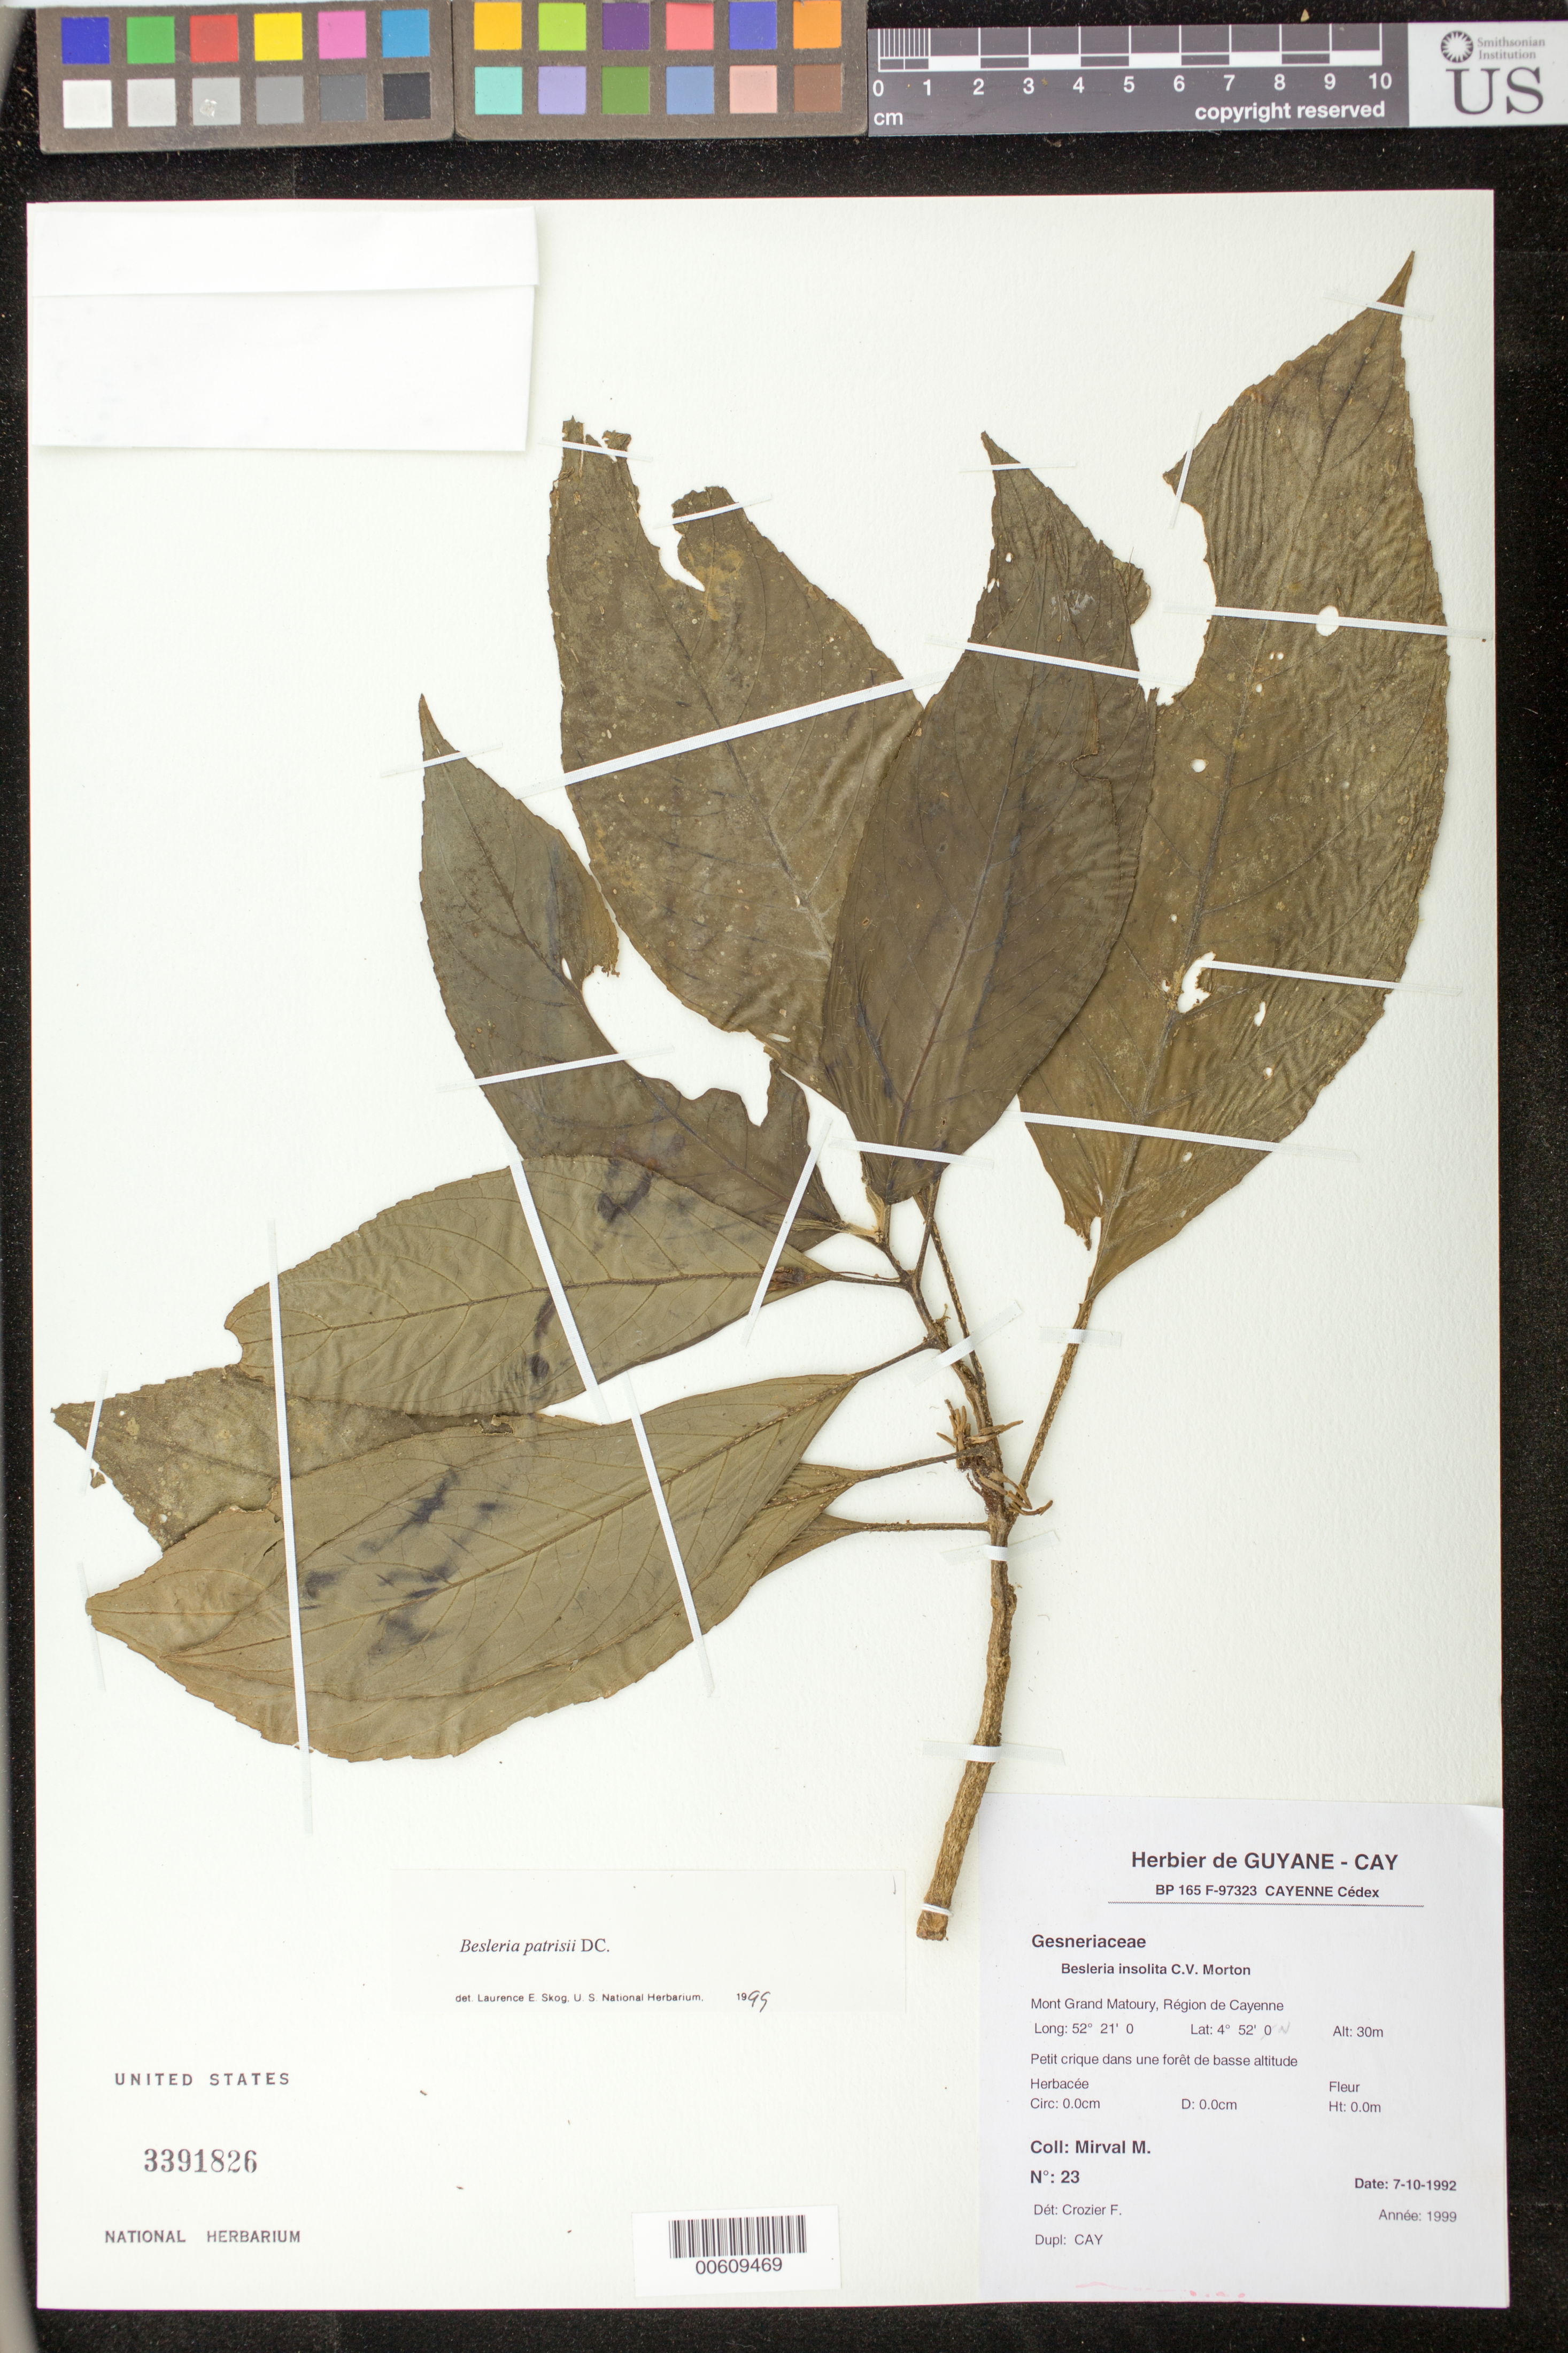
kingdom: Plantae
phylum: Tracheophyta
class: Magnoliopsida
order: Lamiales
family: Gesneriaceae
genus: Besleria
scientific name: Besleria patrisii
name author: DC.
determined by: Skog, Laurence E.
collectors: M. Mirval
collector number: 23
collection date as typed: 07 Oct 1992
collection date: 1992-10-07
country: French Guiana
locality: Mont Grand Matoury, Région de Cayenne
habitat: Petit crique dans une forêt de basse altitude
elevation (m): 30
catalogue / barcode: US 3391826